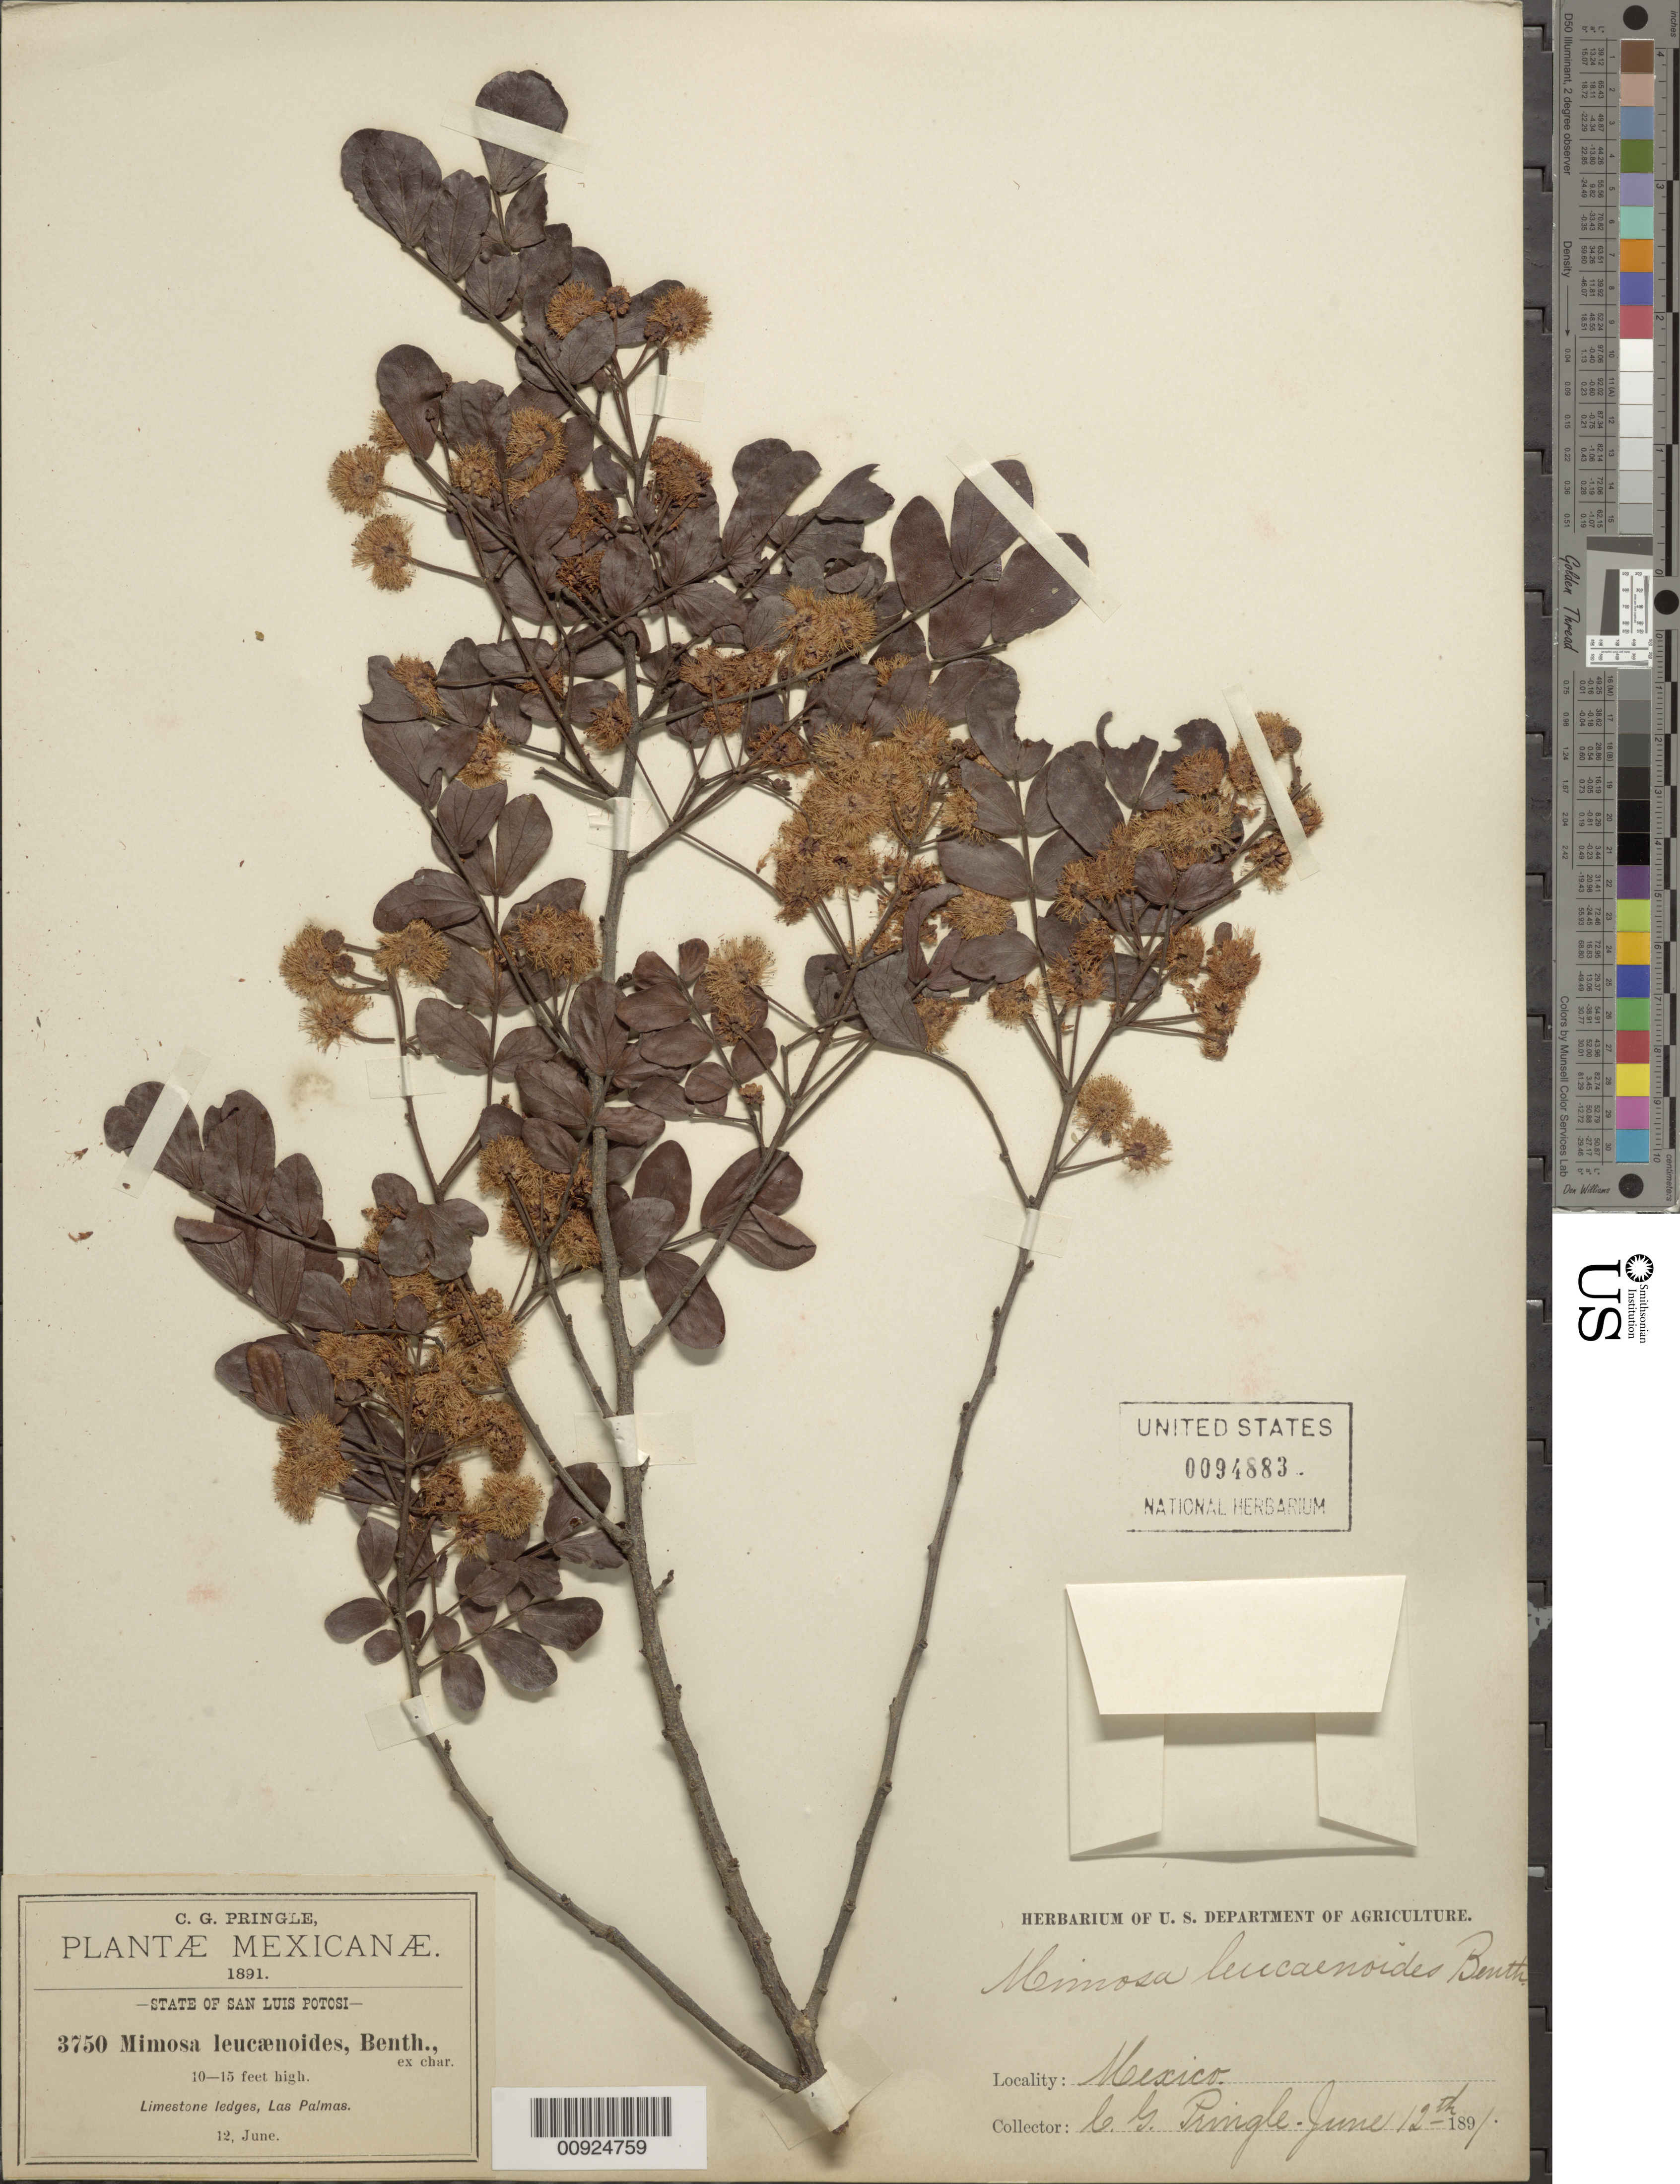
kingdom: Plantae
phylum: Tracheophyta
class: Magnoliopsida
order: Fabales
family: Fabaceae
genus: Mimosa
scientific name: Mimosa leucaenoides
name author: Benth.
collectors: C. G. Pringle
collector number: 3750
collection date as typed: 12 Jun 1891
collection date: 1891-06-12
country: Mexico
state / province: San Luis Potosí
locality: Las Palmas, San Luis Potosí.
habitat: Limestone ledges.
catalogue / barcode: US 94883